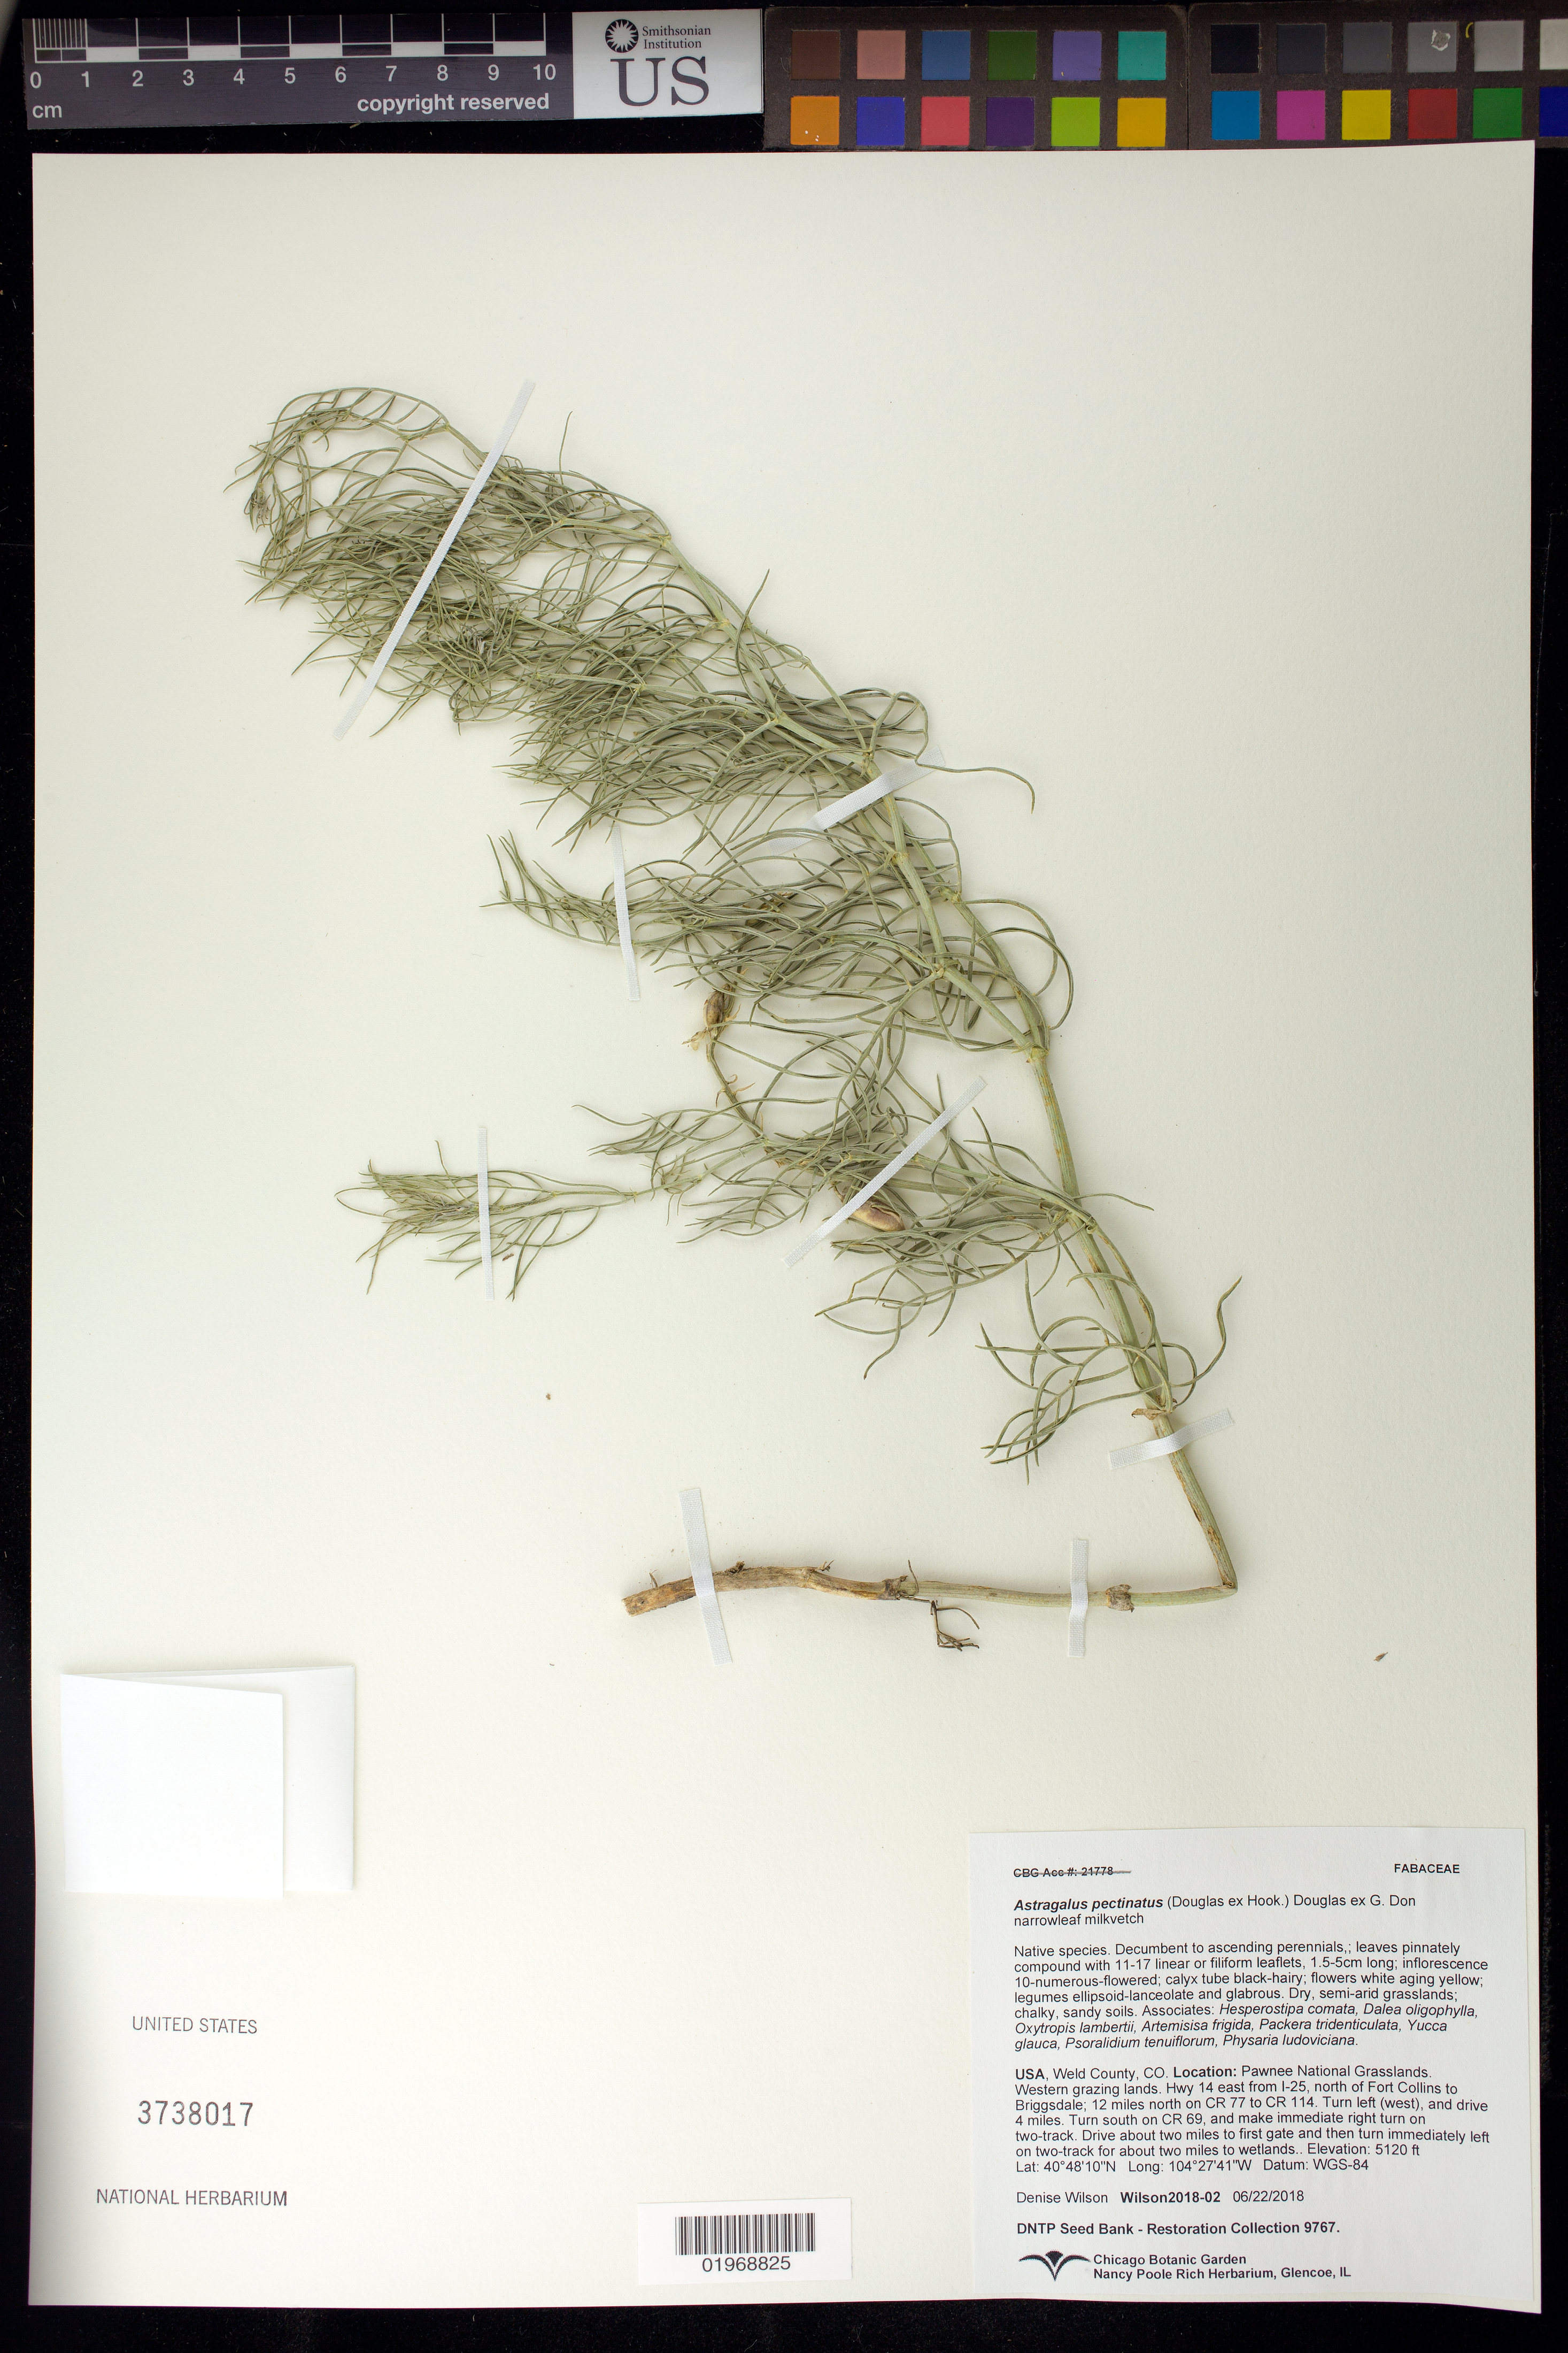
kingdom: Plantae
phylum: Tracheophyta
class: Magnoliopsida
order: Fabales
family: Fabaceae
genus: Astragalus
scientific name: Astragalus pectinatus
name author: (Hook.) G. Don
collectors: D. Wilson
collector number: Wilson2018-02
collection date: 2018-06-22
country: United States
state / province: Colorado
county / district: Weld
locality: Pawnee National Grasslands, Western grazing lands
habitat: Dry, semi-arid grassland, chalky, sandy soils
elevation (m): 1561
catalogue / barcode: US 3738017